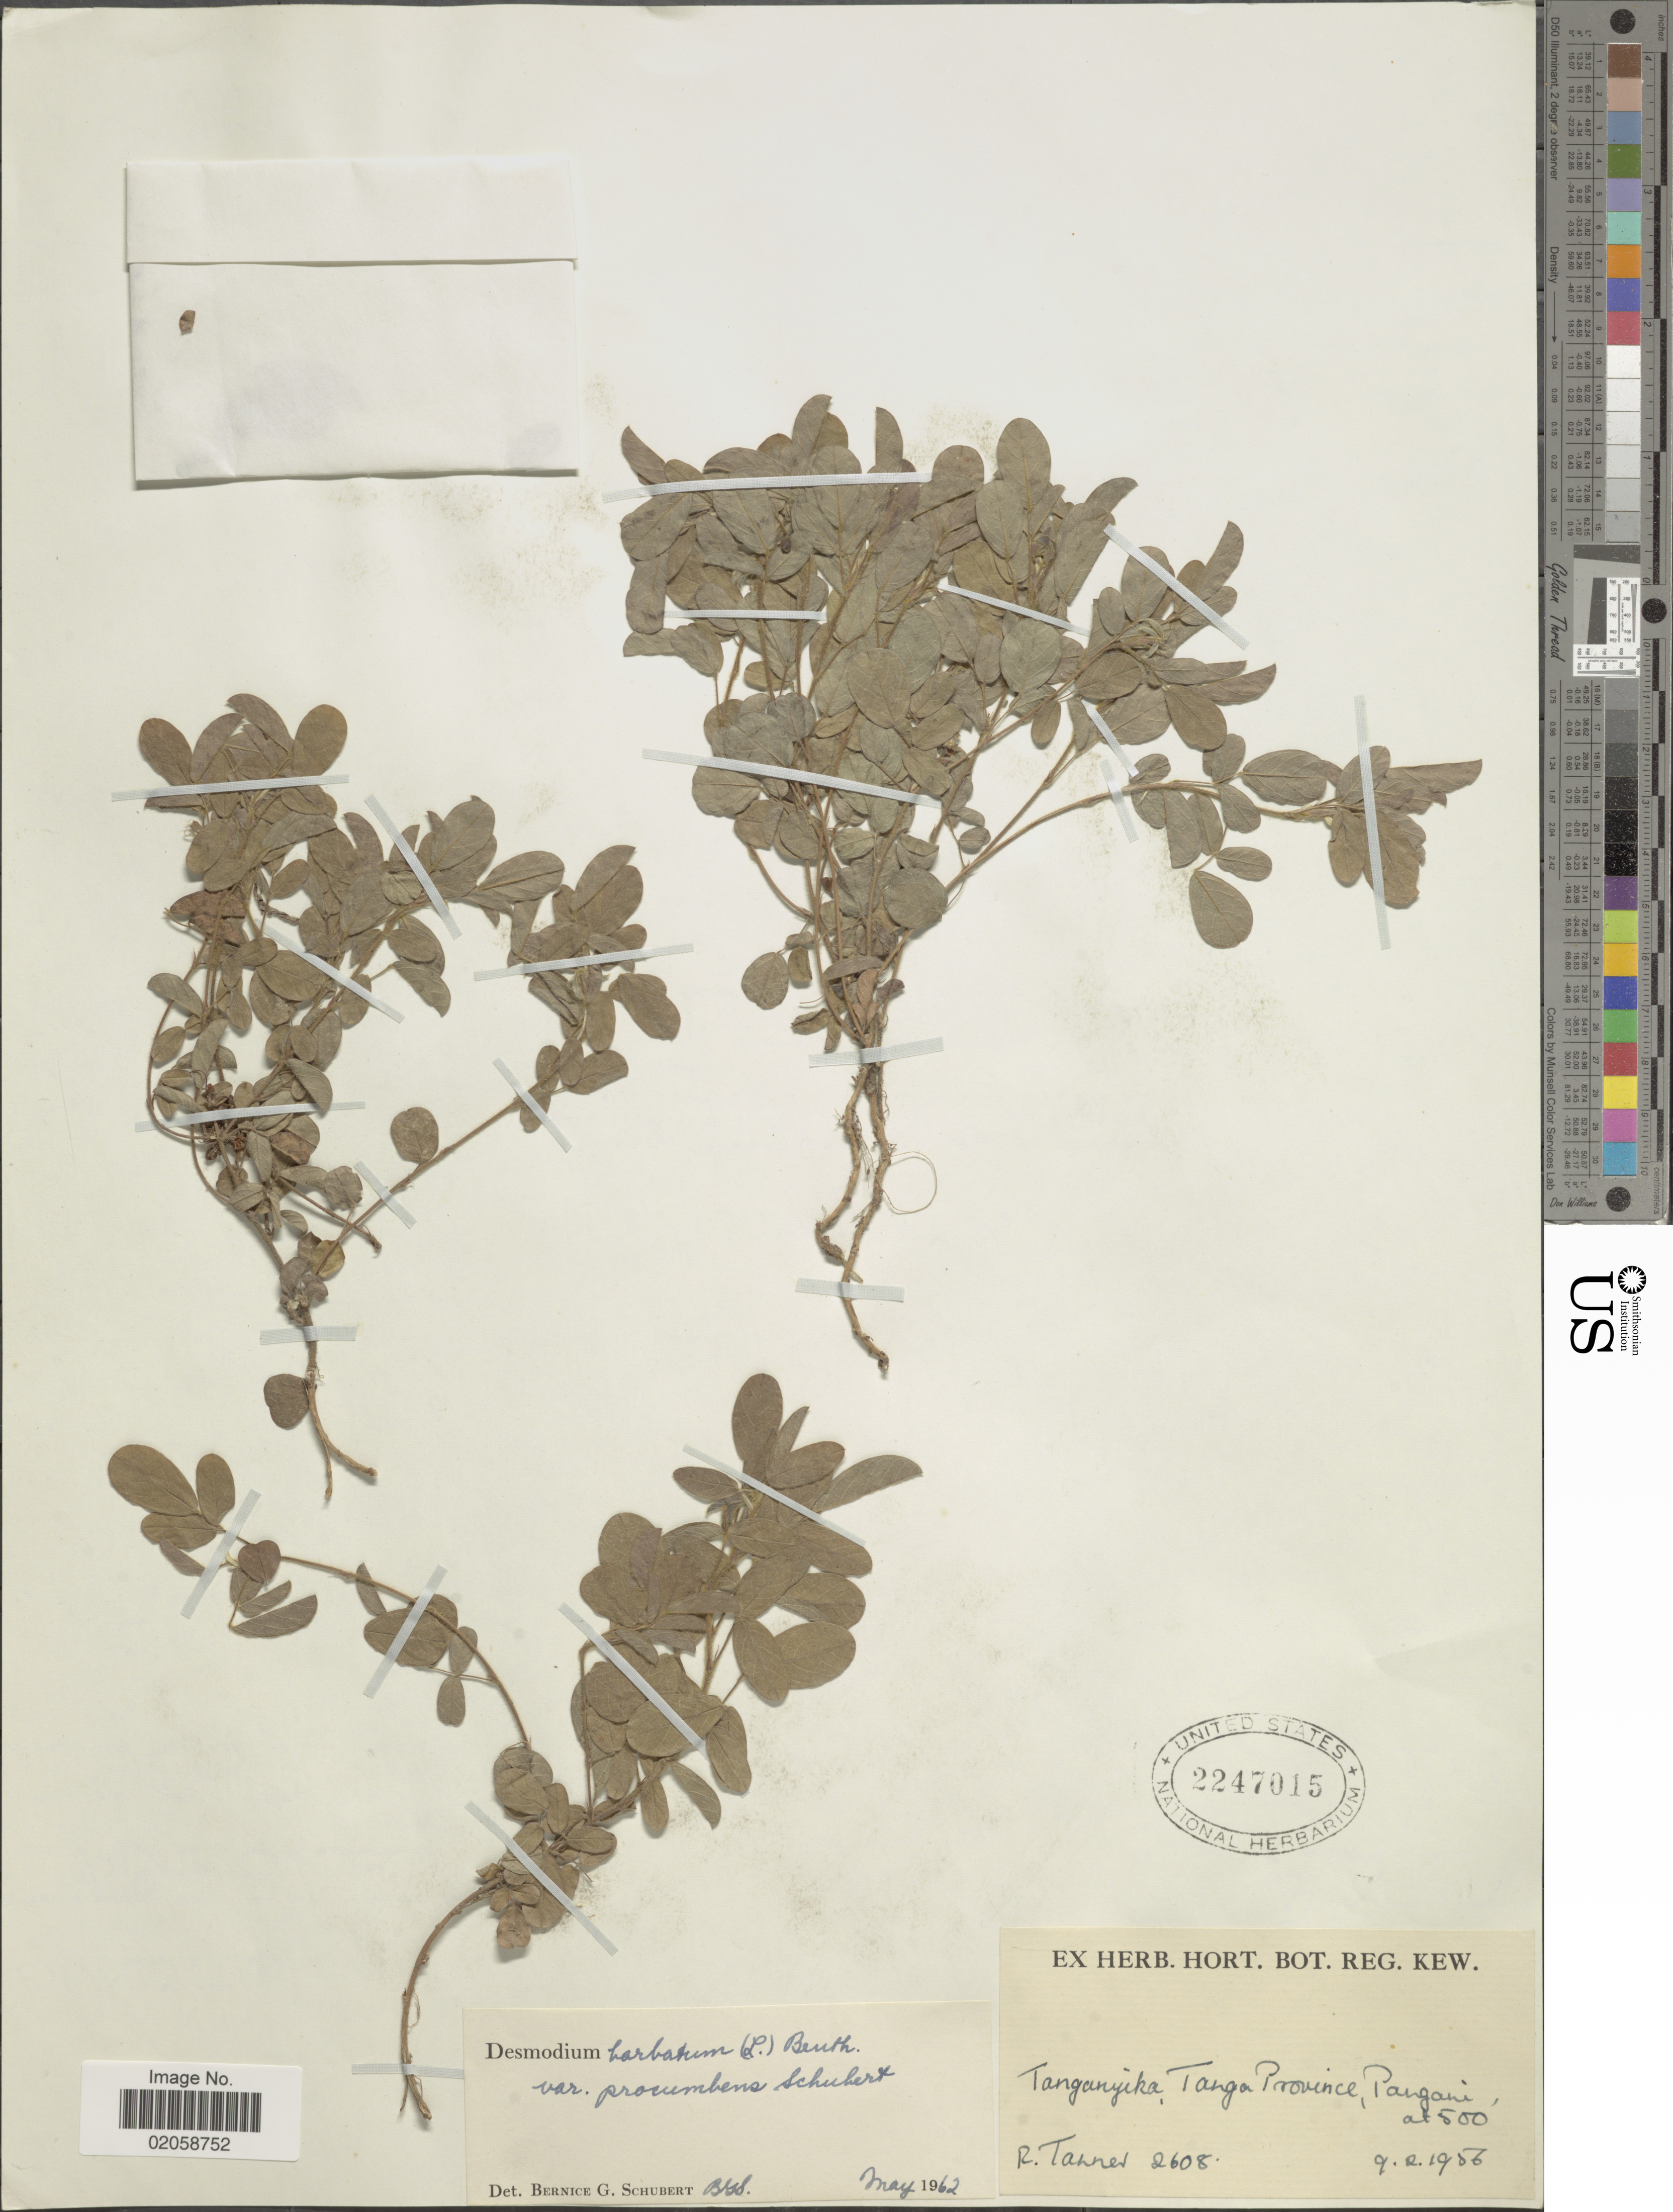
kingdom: Plantae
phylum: Tracheophyta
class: Magnoliopsida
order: Fabales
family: Fabaceae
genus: Grona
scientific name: Grona barbata var. procumbens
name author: (B.G. Schub.) H. Ohashi & K. Ohashi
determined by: Strong, Mark T., (BOT), Smithsonian Institution - National Museum of Natural History (UNITED STATES)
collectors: R. Tanner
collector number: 2608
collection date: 1956-02-09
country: Tanzania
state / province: Tanga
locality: Tanganyika, Tanga Province, Pangani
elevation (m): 152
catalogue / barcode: US 2247015